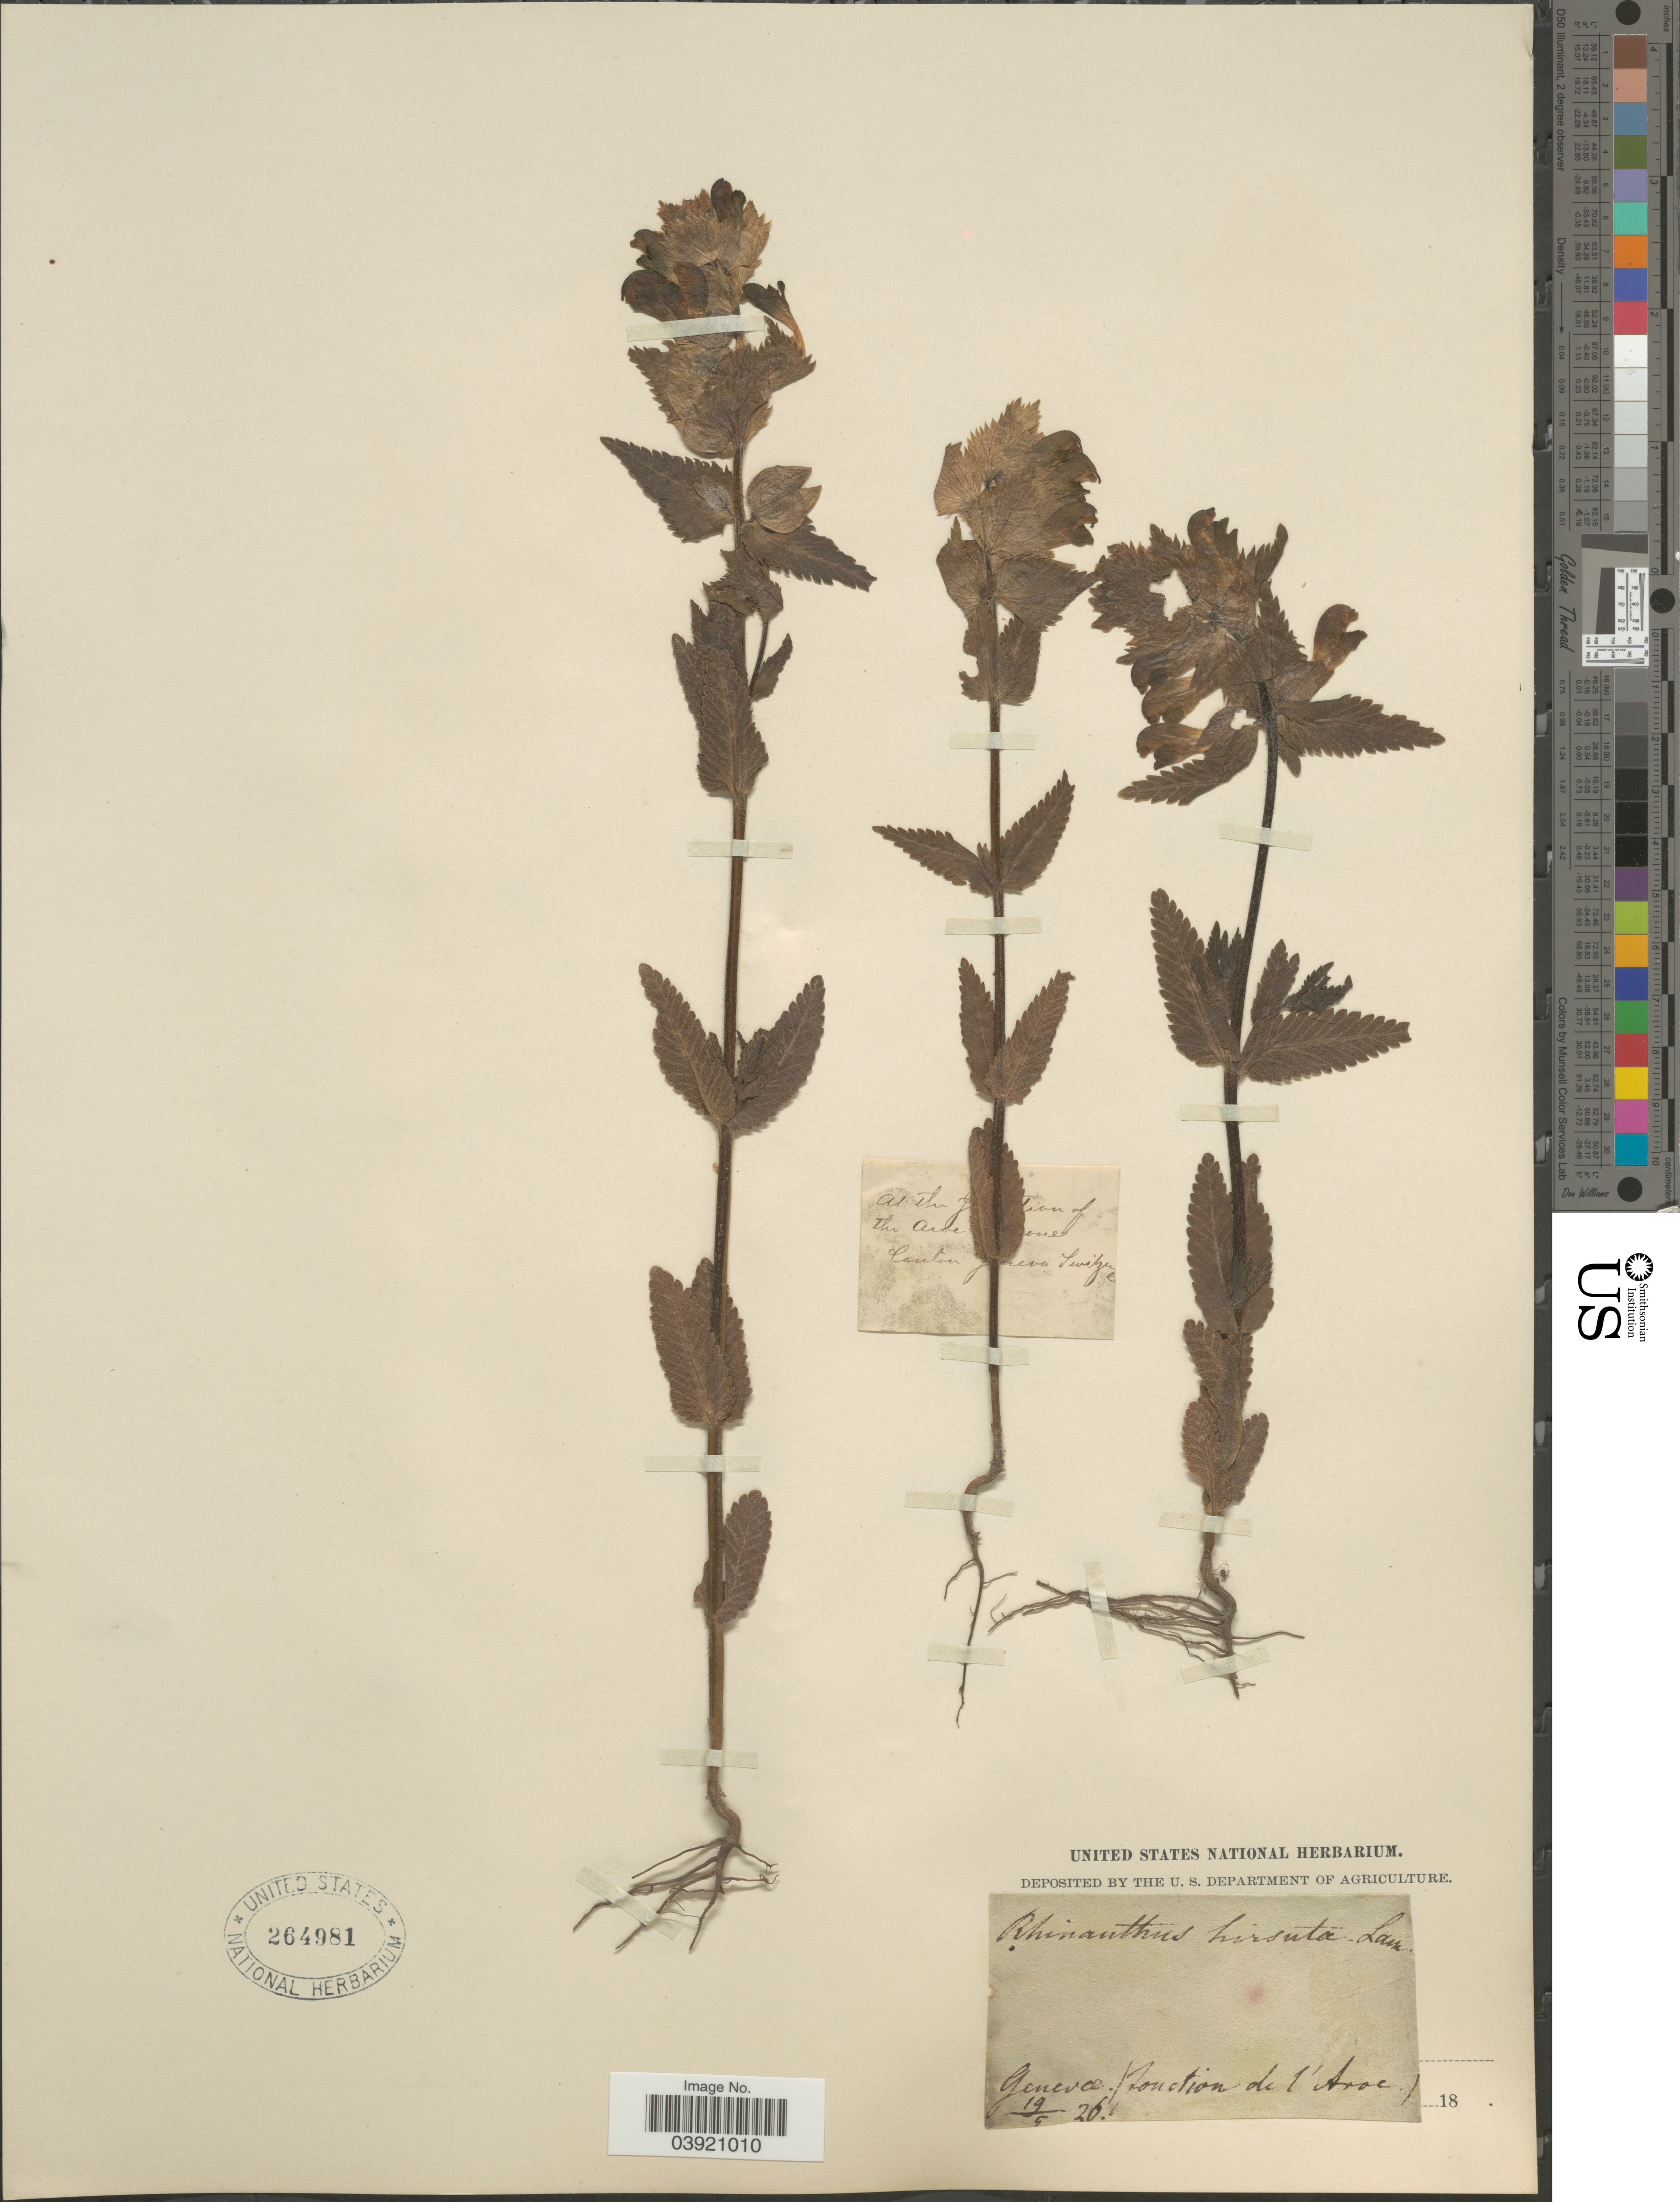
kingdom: Plantae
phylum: Tracheophyta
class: Magnoliopsida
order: Lamiales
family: Orobanchaceae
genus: Rhinanthus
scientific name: Rhinanthus hirsutus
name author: Lam.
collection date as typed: Transcribed d/m/y: 19/5/26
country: Switzerland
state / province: Genève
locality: Fonction de l' Aroe. At the j[illegible text]tion of the Aroe [illegible text]one. Canton [illegible text]neva Zwitzerl.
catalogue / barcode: US 264981